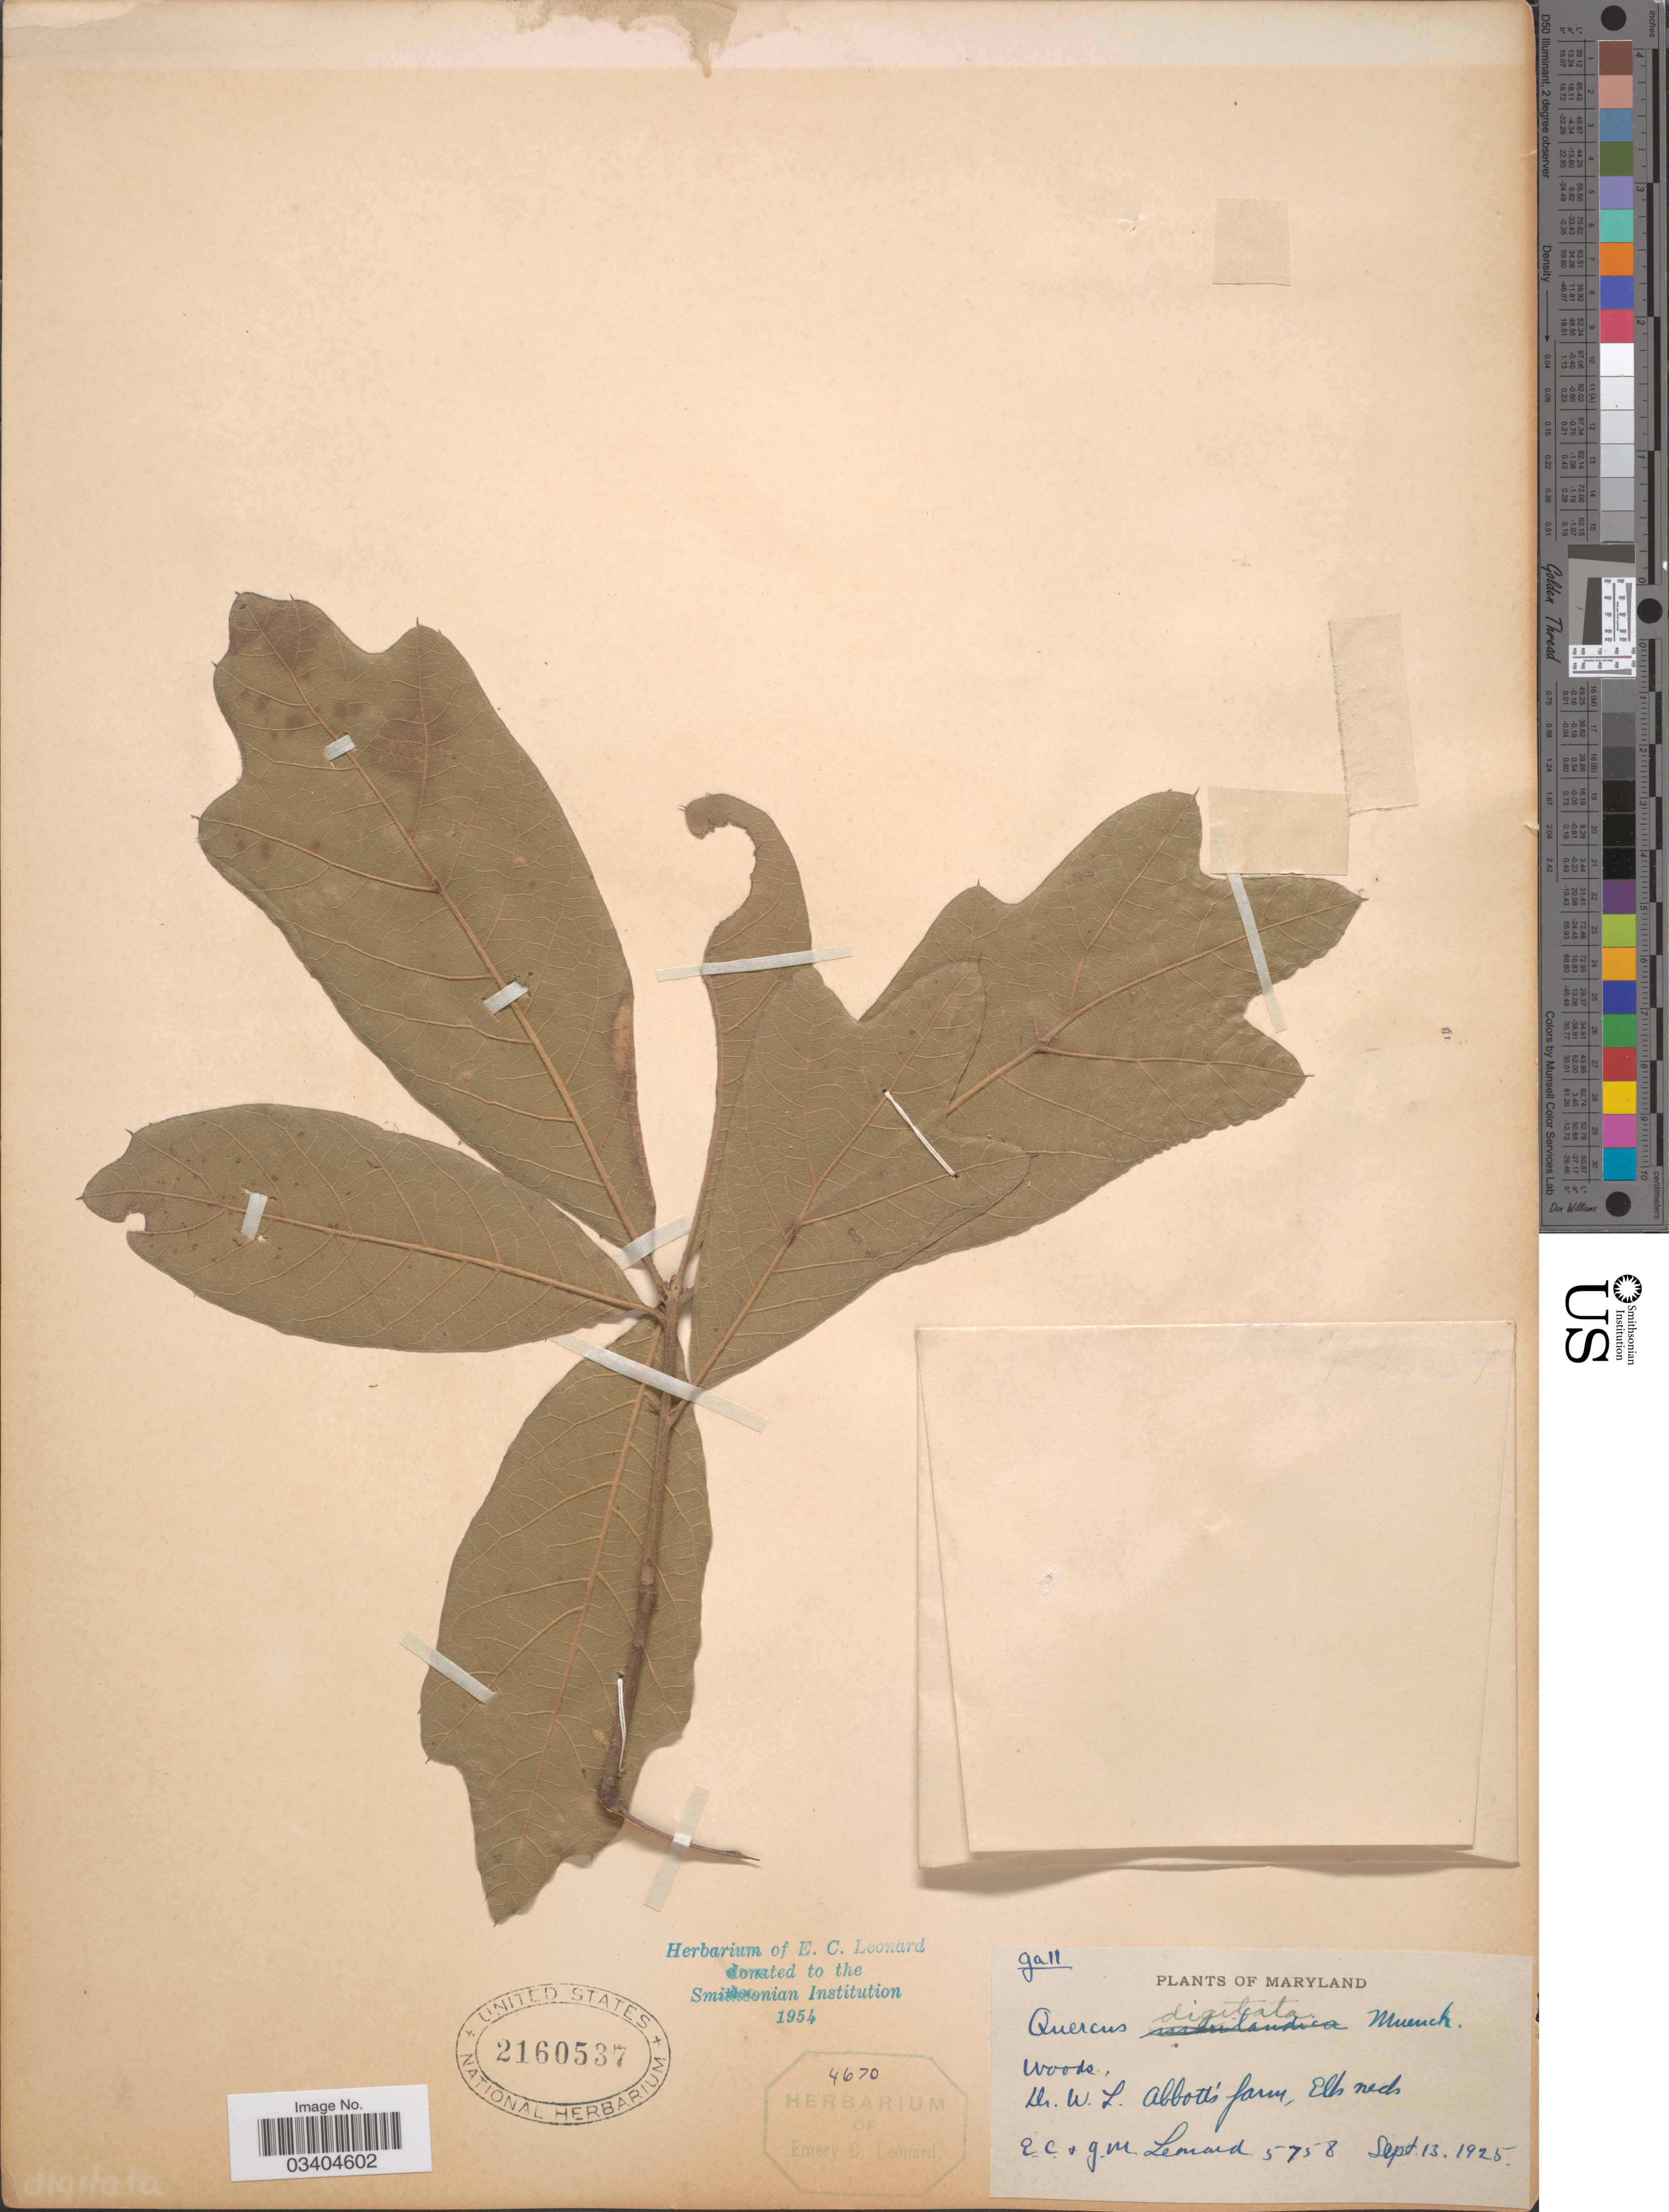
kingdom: Plantae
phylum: Tracheophyta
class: Magnoliopsida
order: Fagales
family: Fagaceae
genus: Quercus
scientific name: Quercus falcata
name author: Michx.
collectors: E. C. Leonard & G. M. Leonard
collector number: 5758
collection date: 1925-09-13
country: United States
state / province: Maryland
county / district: Cecil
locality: Dr. W. L. Abbott's farm, Elkneck.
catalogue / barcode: US 2160537